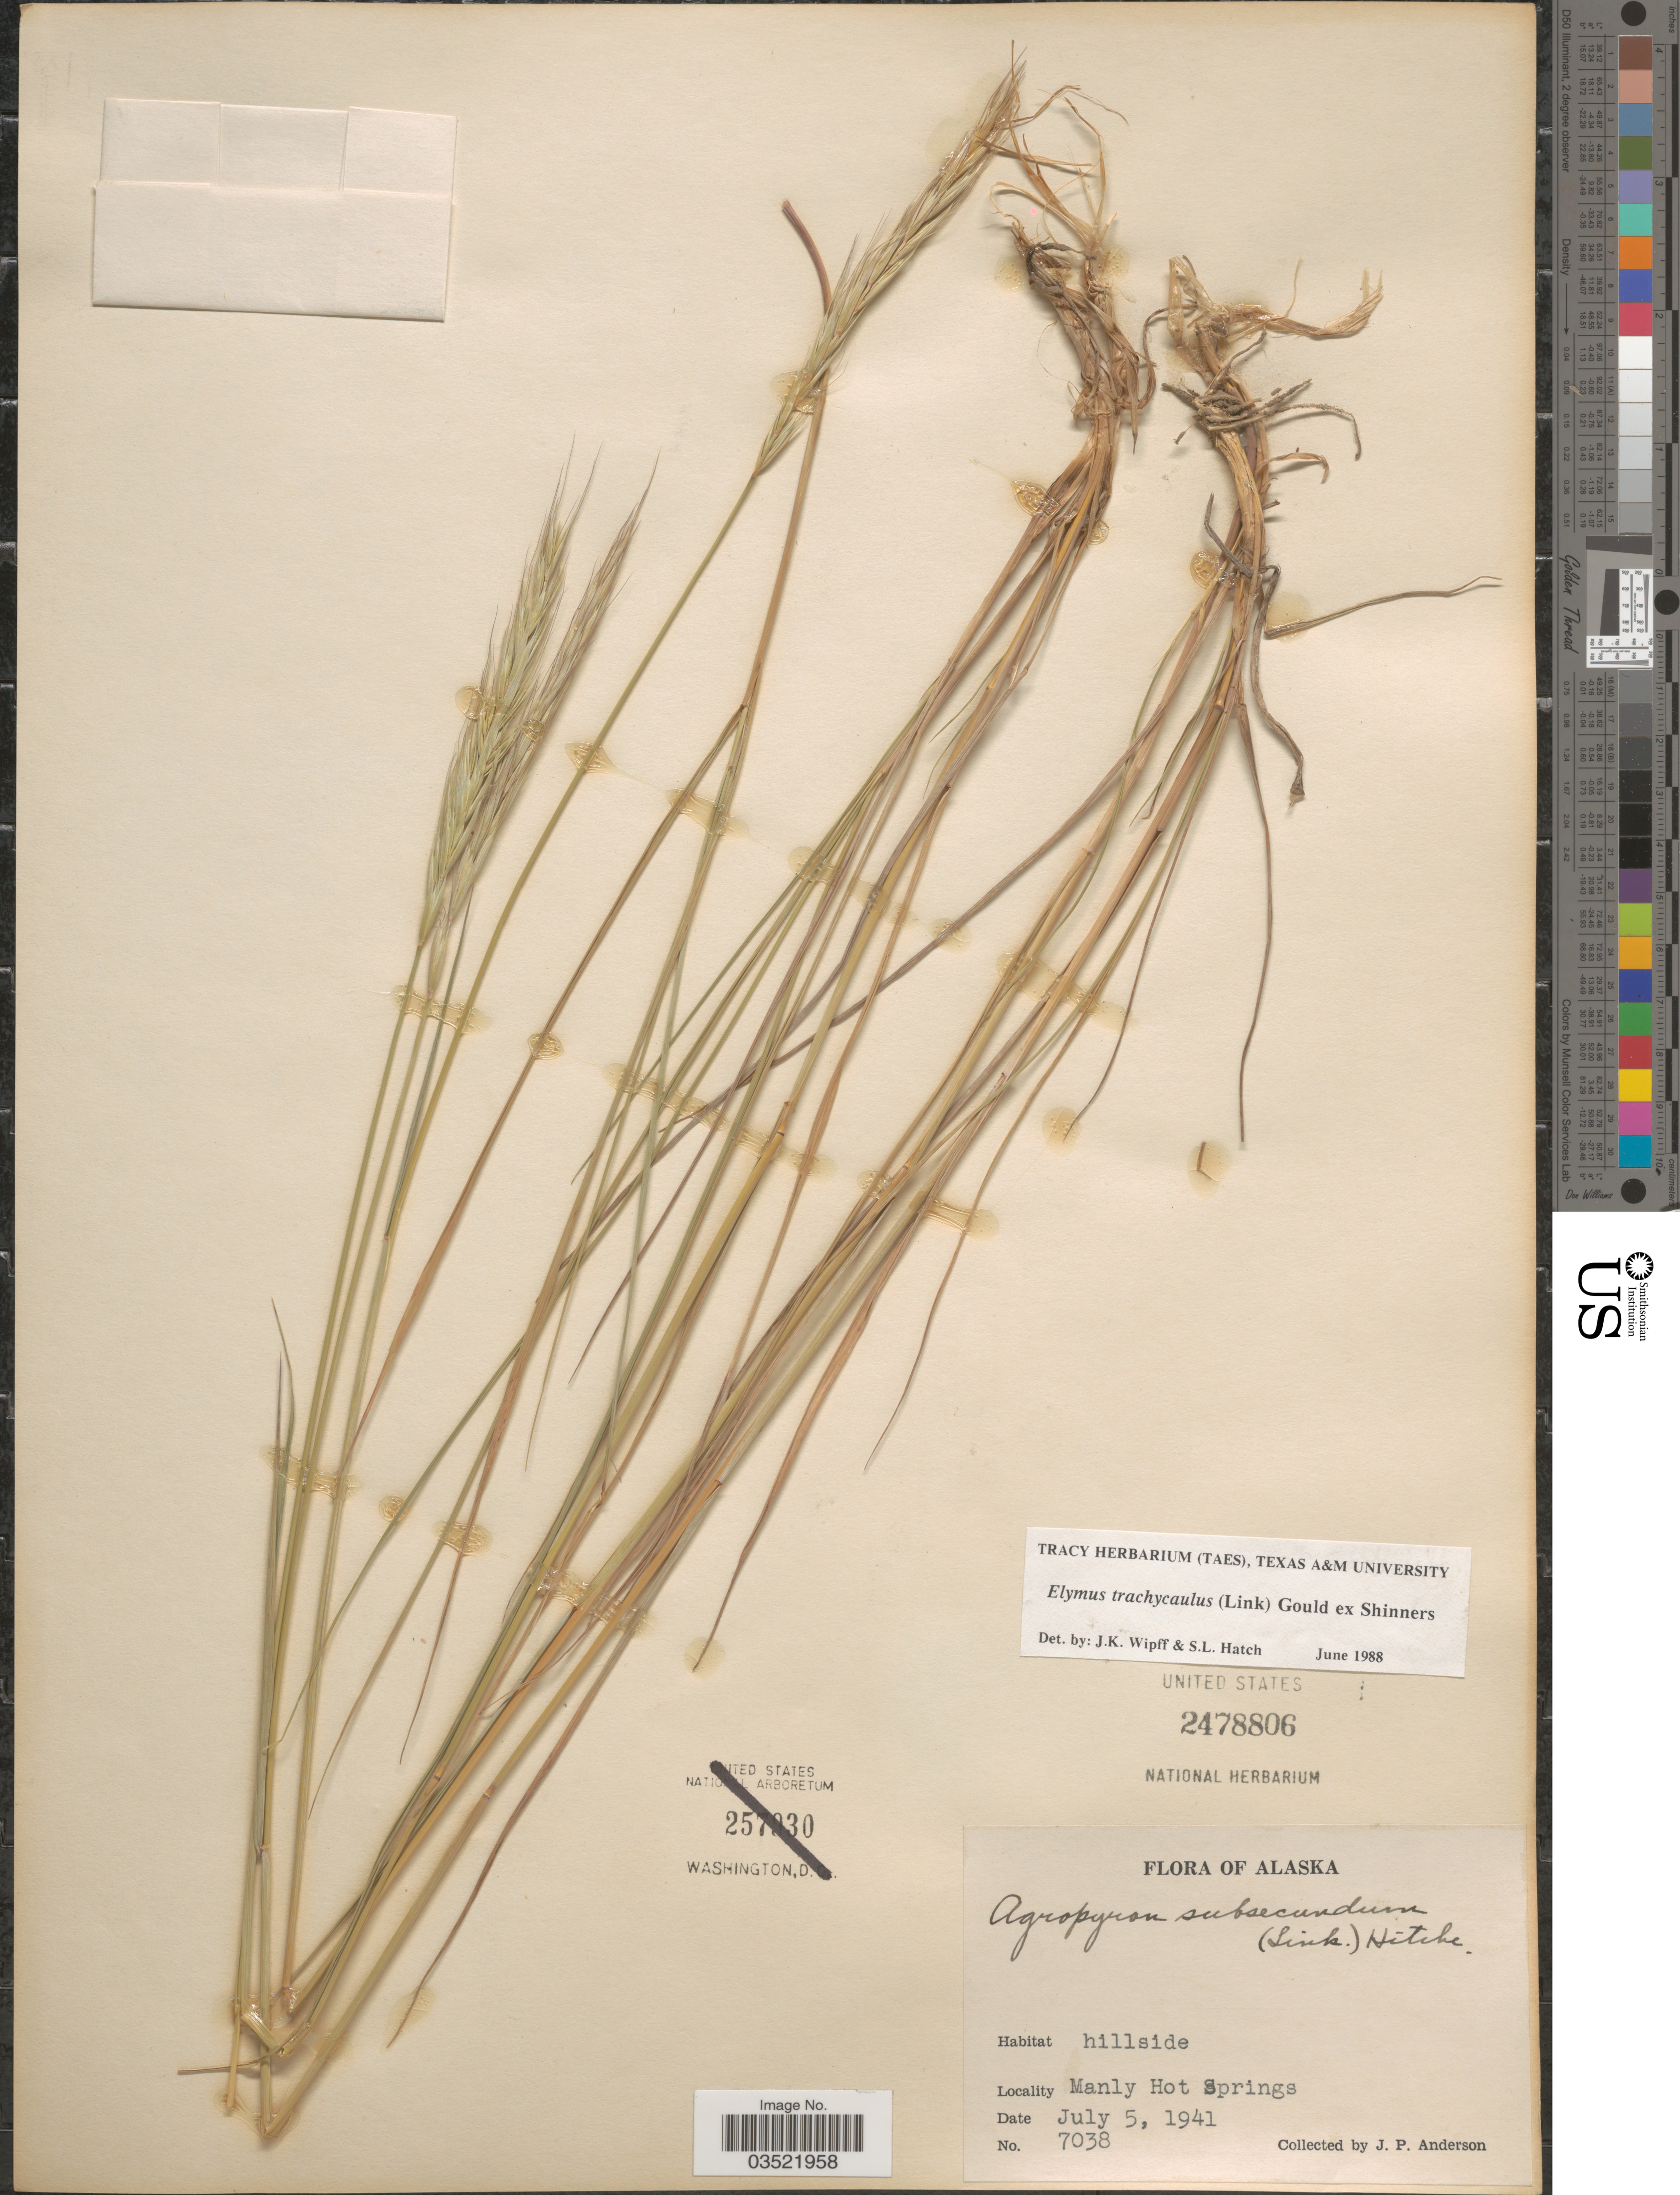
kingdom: Plantae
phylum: Tracheophyta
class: Liliopsida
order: Poales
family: Poaceae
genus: Elymus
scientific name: Elymus trachycaulus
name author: (Link) Gould ex Shinners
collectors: J. P. Anderson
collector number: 7038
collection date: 1941-07-05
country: United States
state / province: Alaska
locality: Hillside. Manly Hot Springs.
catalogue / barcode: US 2478806